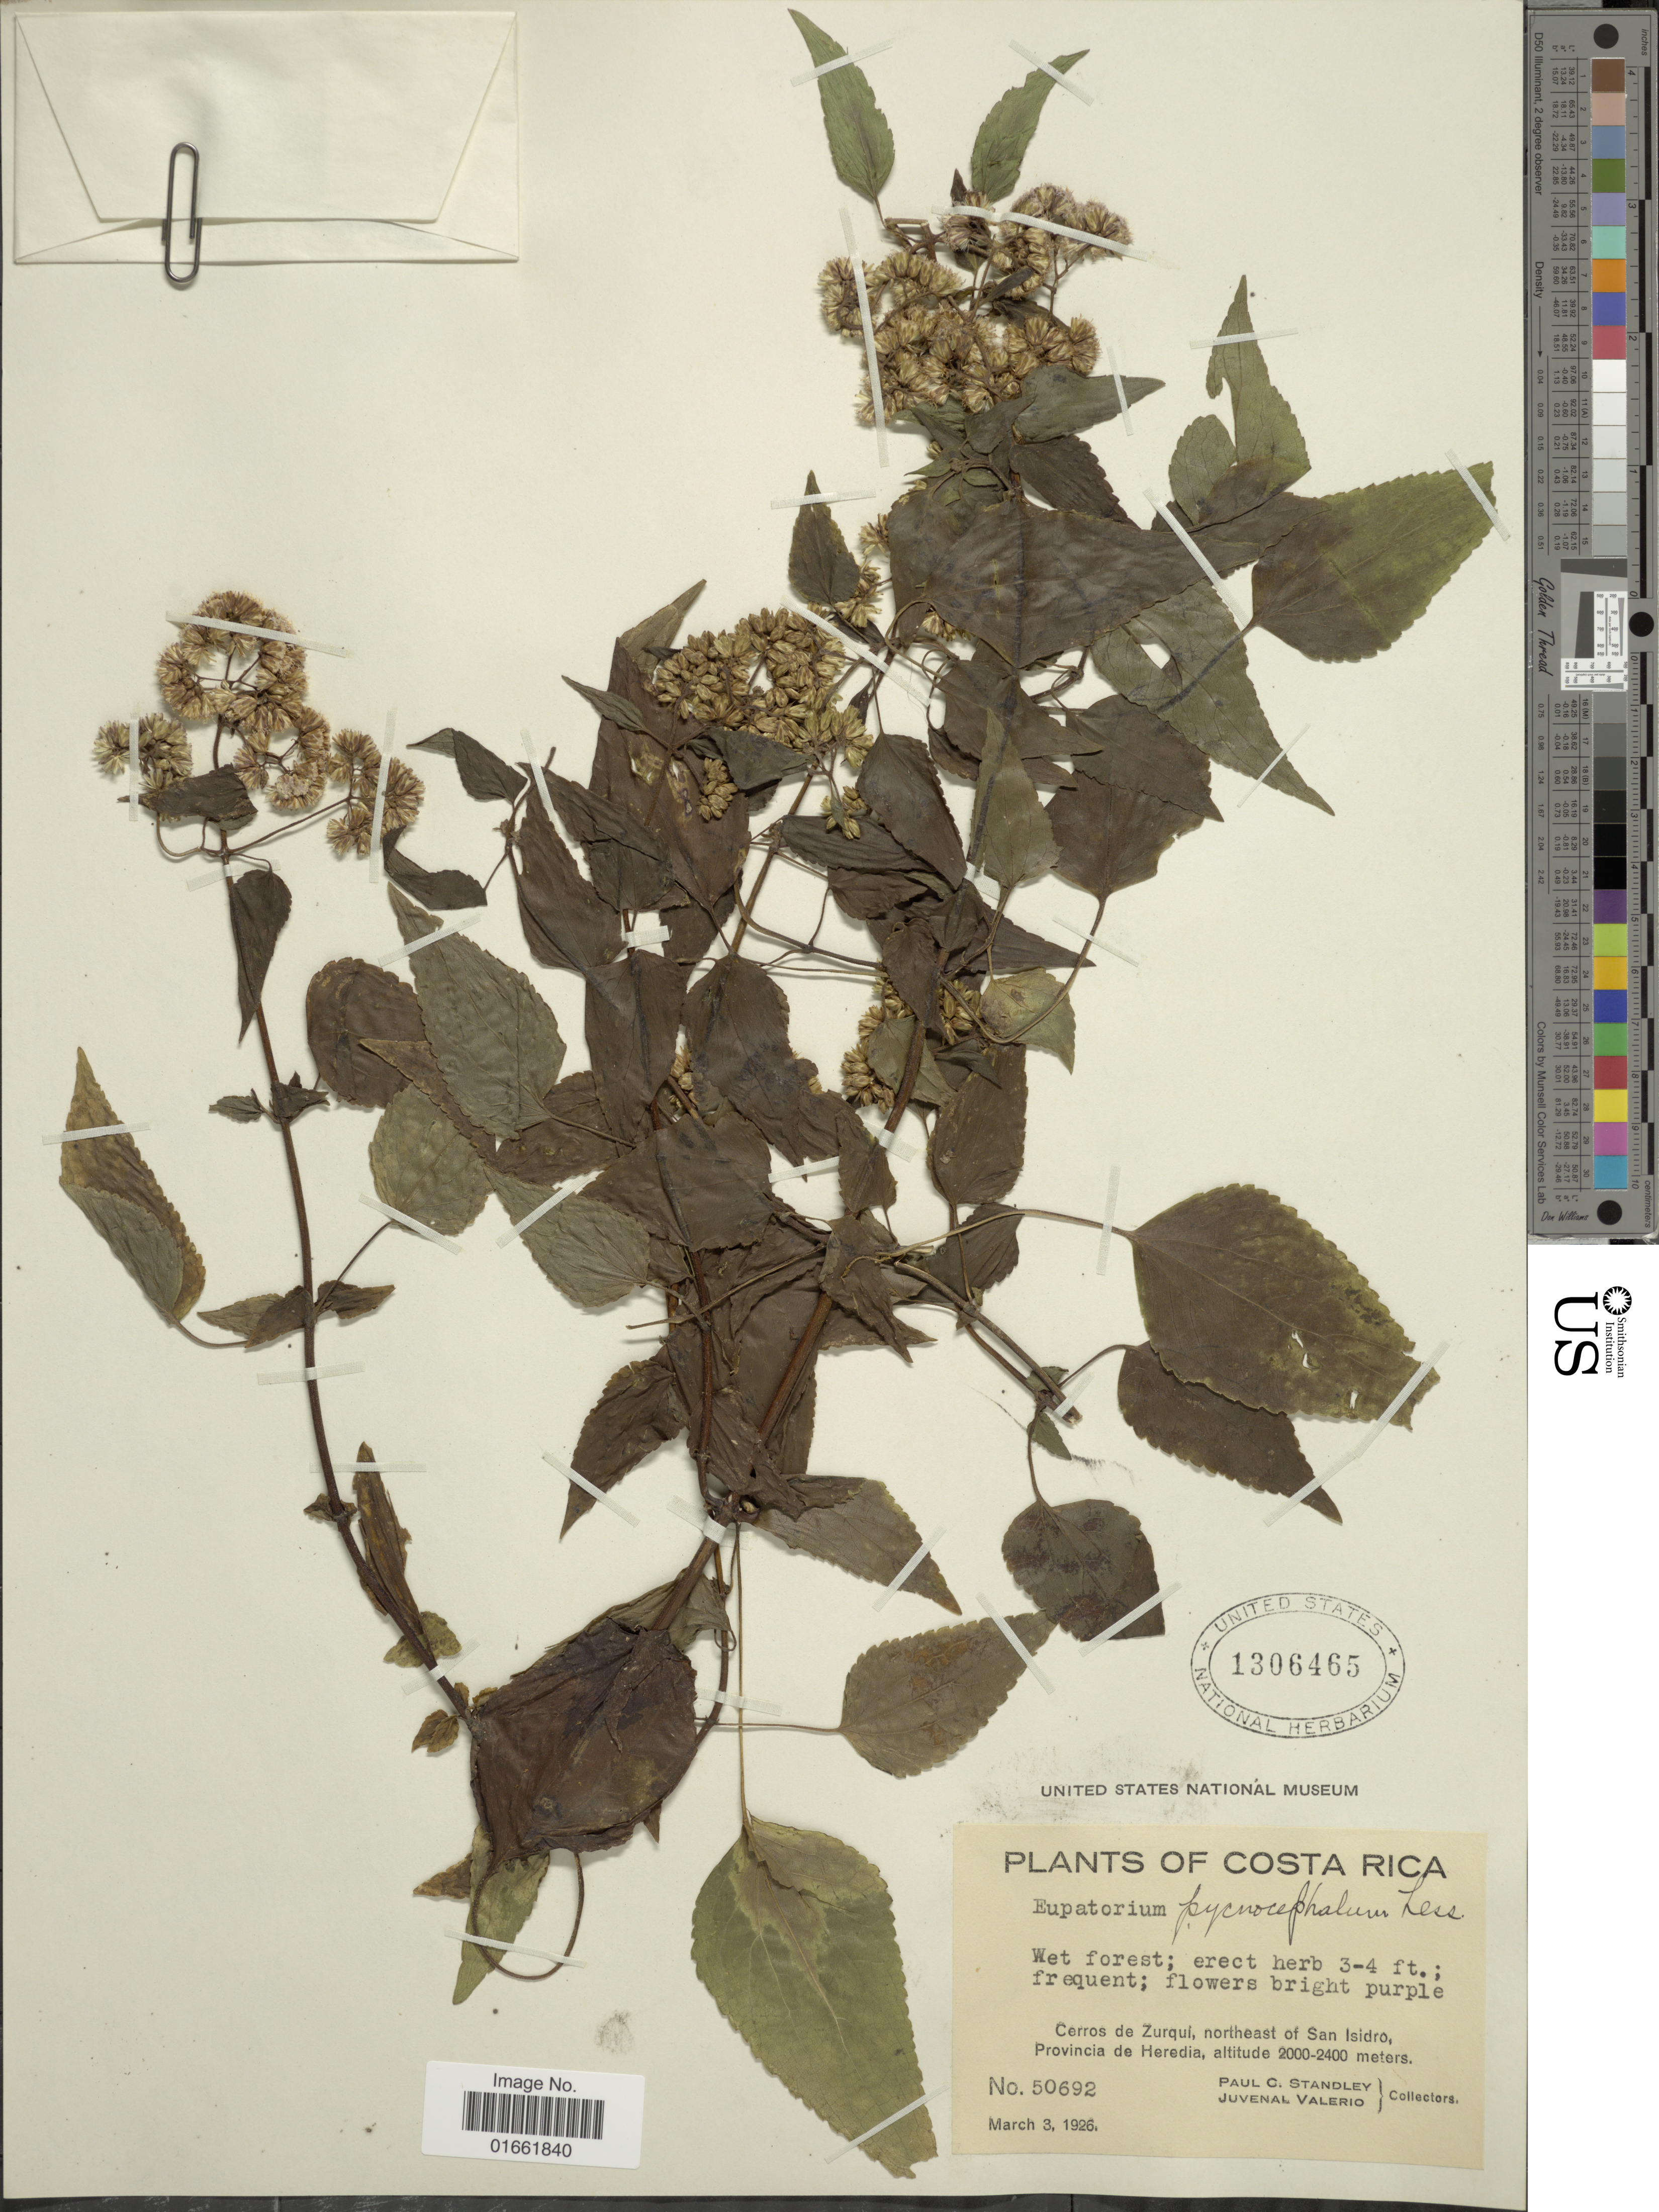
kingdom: Plantae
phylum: Tracheophyta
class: Magnoliopsida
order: Asterales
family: Asteraceae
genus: Fleischmannia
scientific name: Fleischmannia pratensis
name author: (Klatt) R.M. King & H. Rob.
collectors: P. C. Standley & J. Valerio R.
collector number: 50692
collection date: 1926-03-03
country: Costa Rica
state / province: Heredia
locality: Cerros de Zurqui, northeast of San Isidro, Provincia de Heredia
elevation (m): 2000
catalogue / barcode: US 1306465